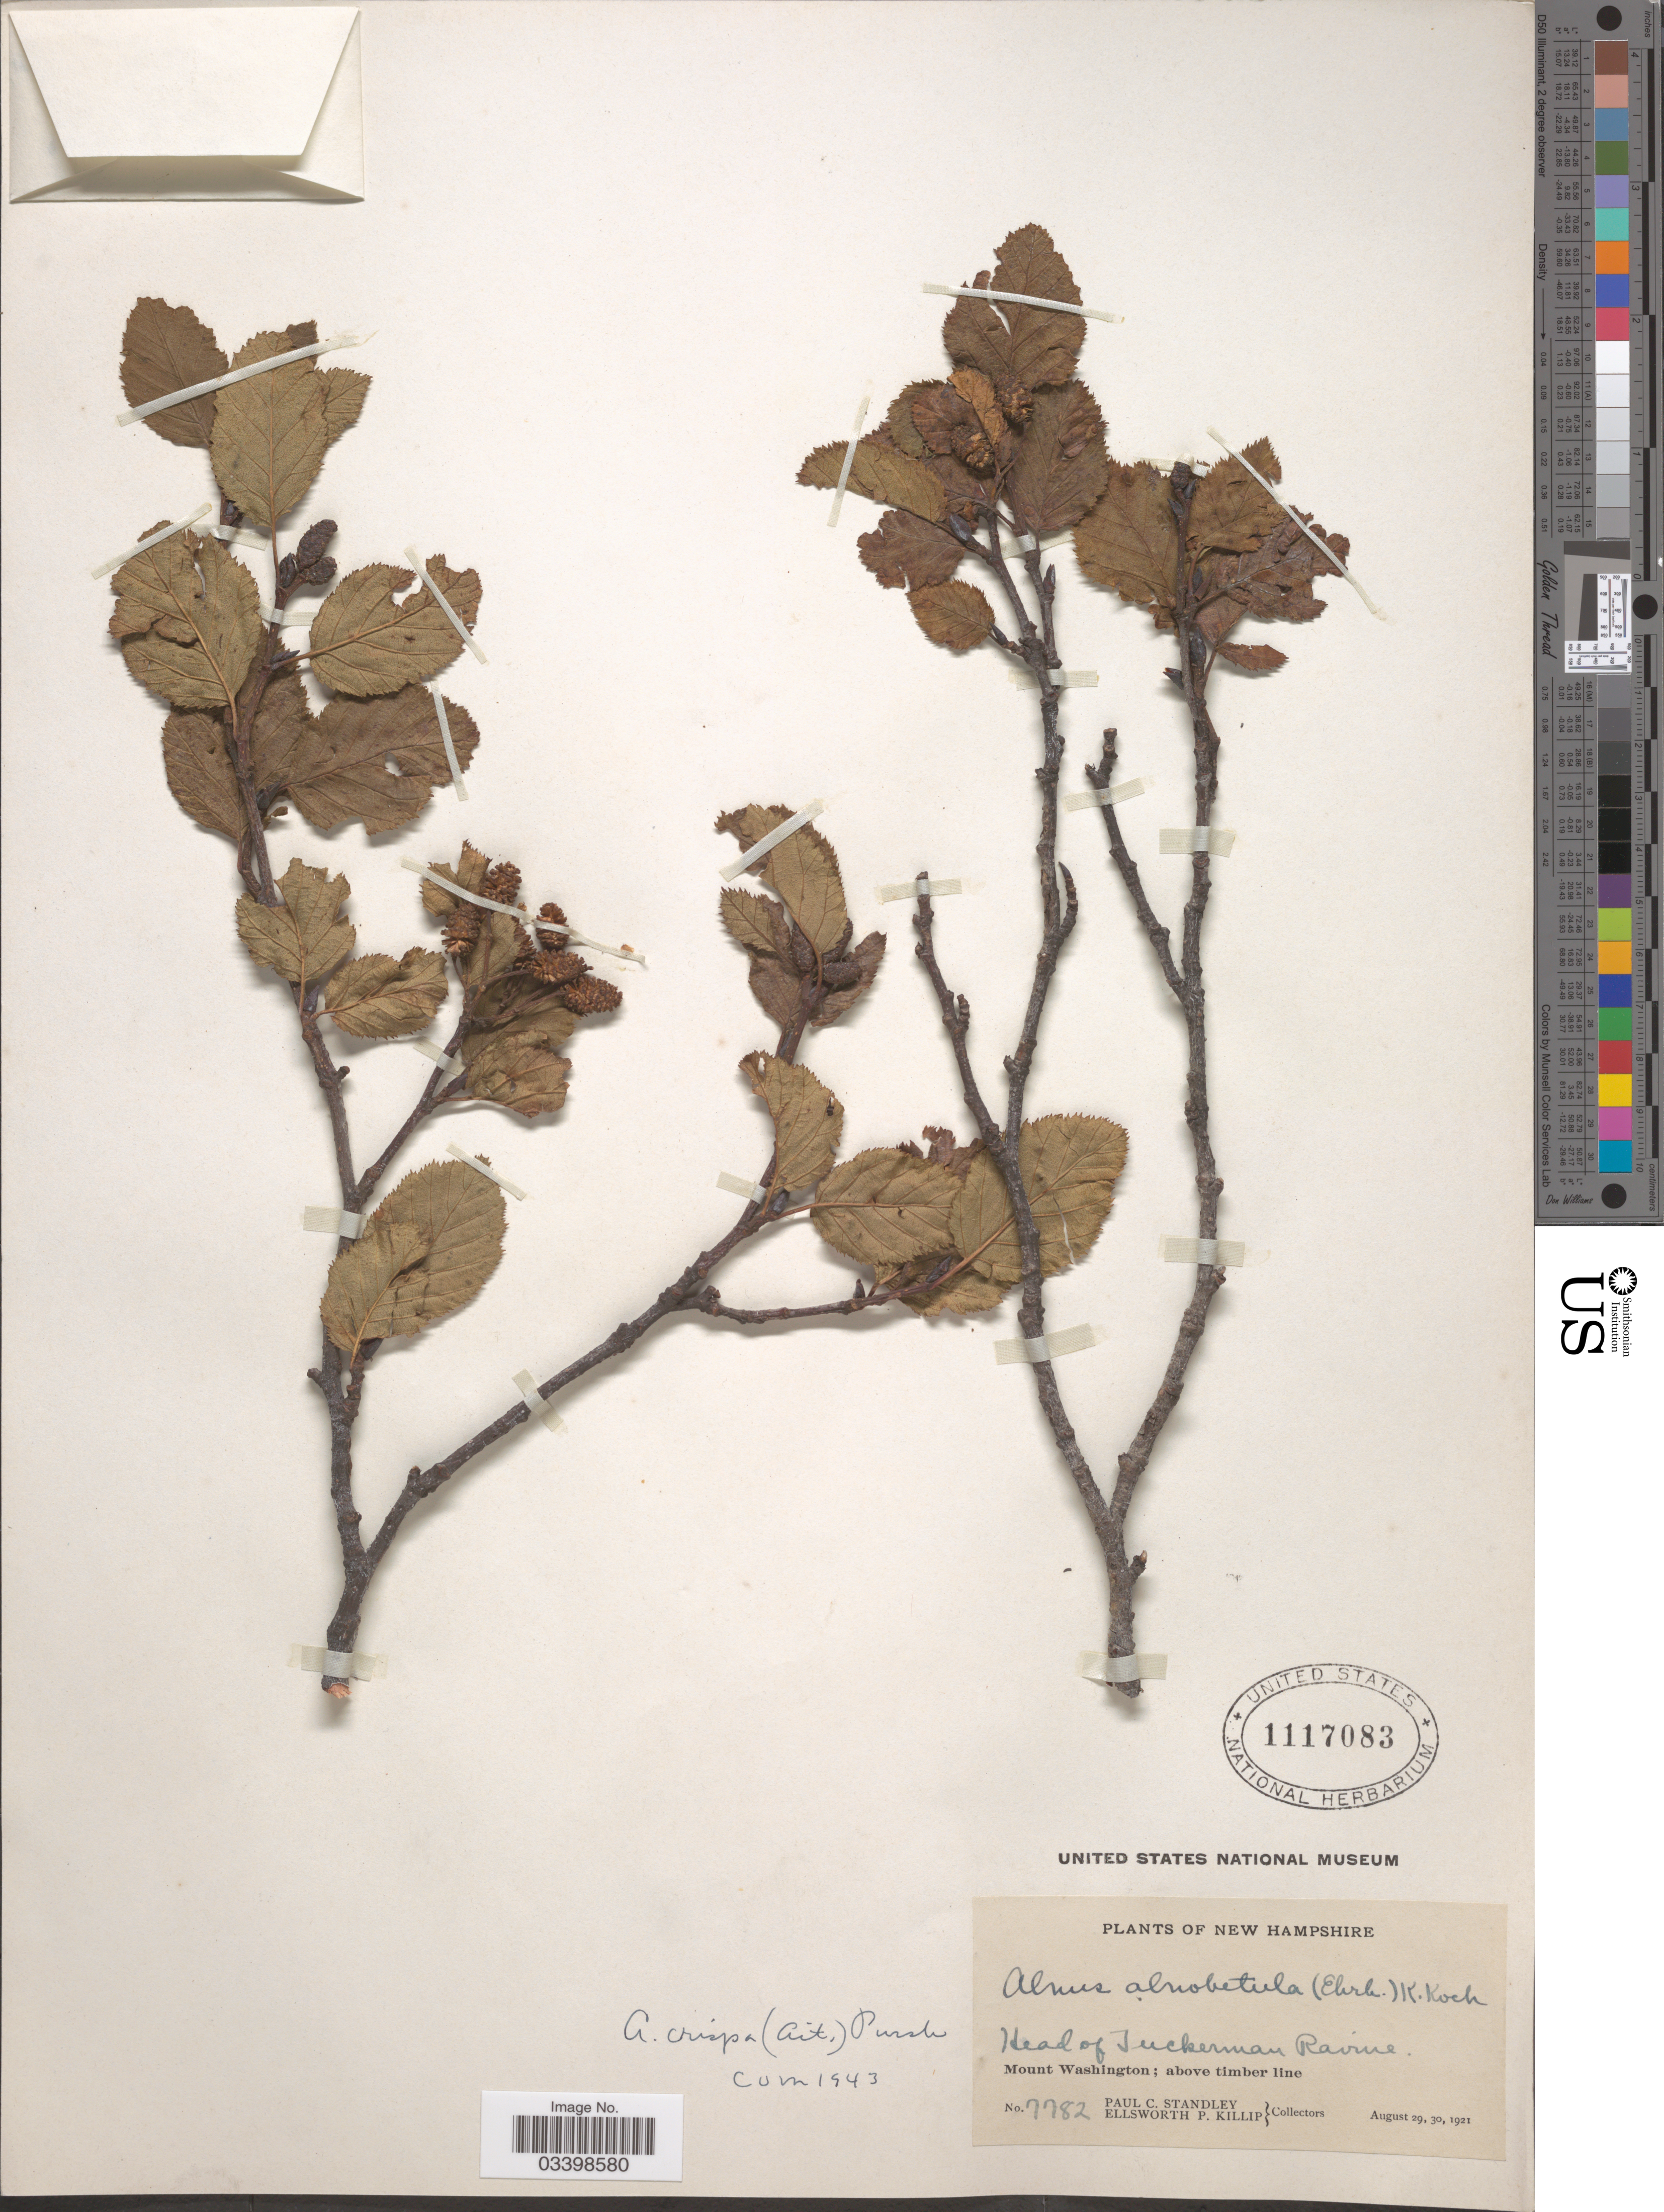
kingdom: Plantae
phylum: Tracheophyta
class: Magnoliopsida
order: Fagales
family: Betulaceae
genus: Alnus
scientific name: Alnus viridis subsp. crispa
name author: (Aiton) Turrill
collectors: P. C. Standley & E. P. Killip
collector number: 7782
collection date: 1921-08-29/1921-08-30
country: United States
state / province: New Hampshire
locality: Head of Tuckerman Ravine. Mount Washington; above timber line.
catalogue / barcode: US 1117083